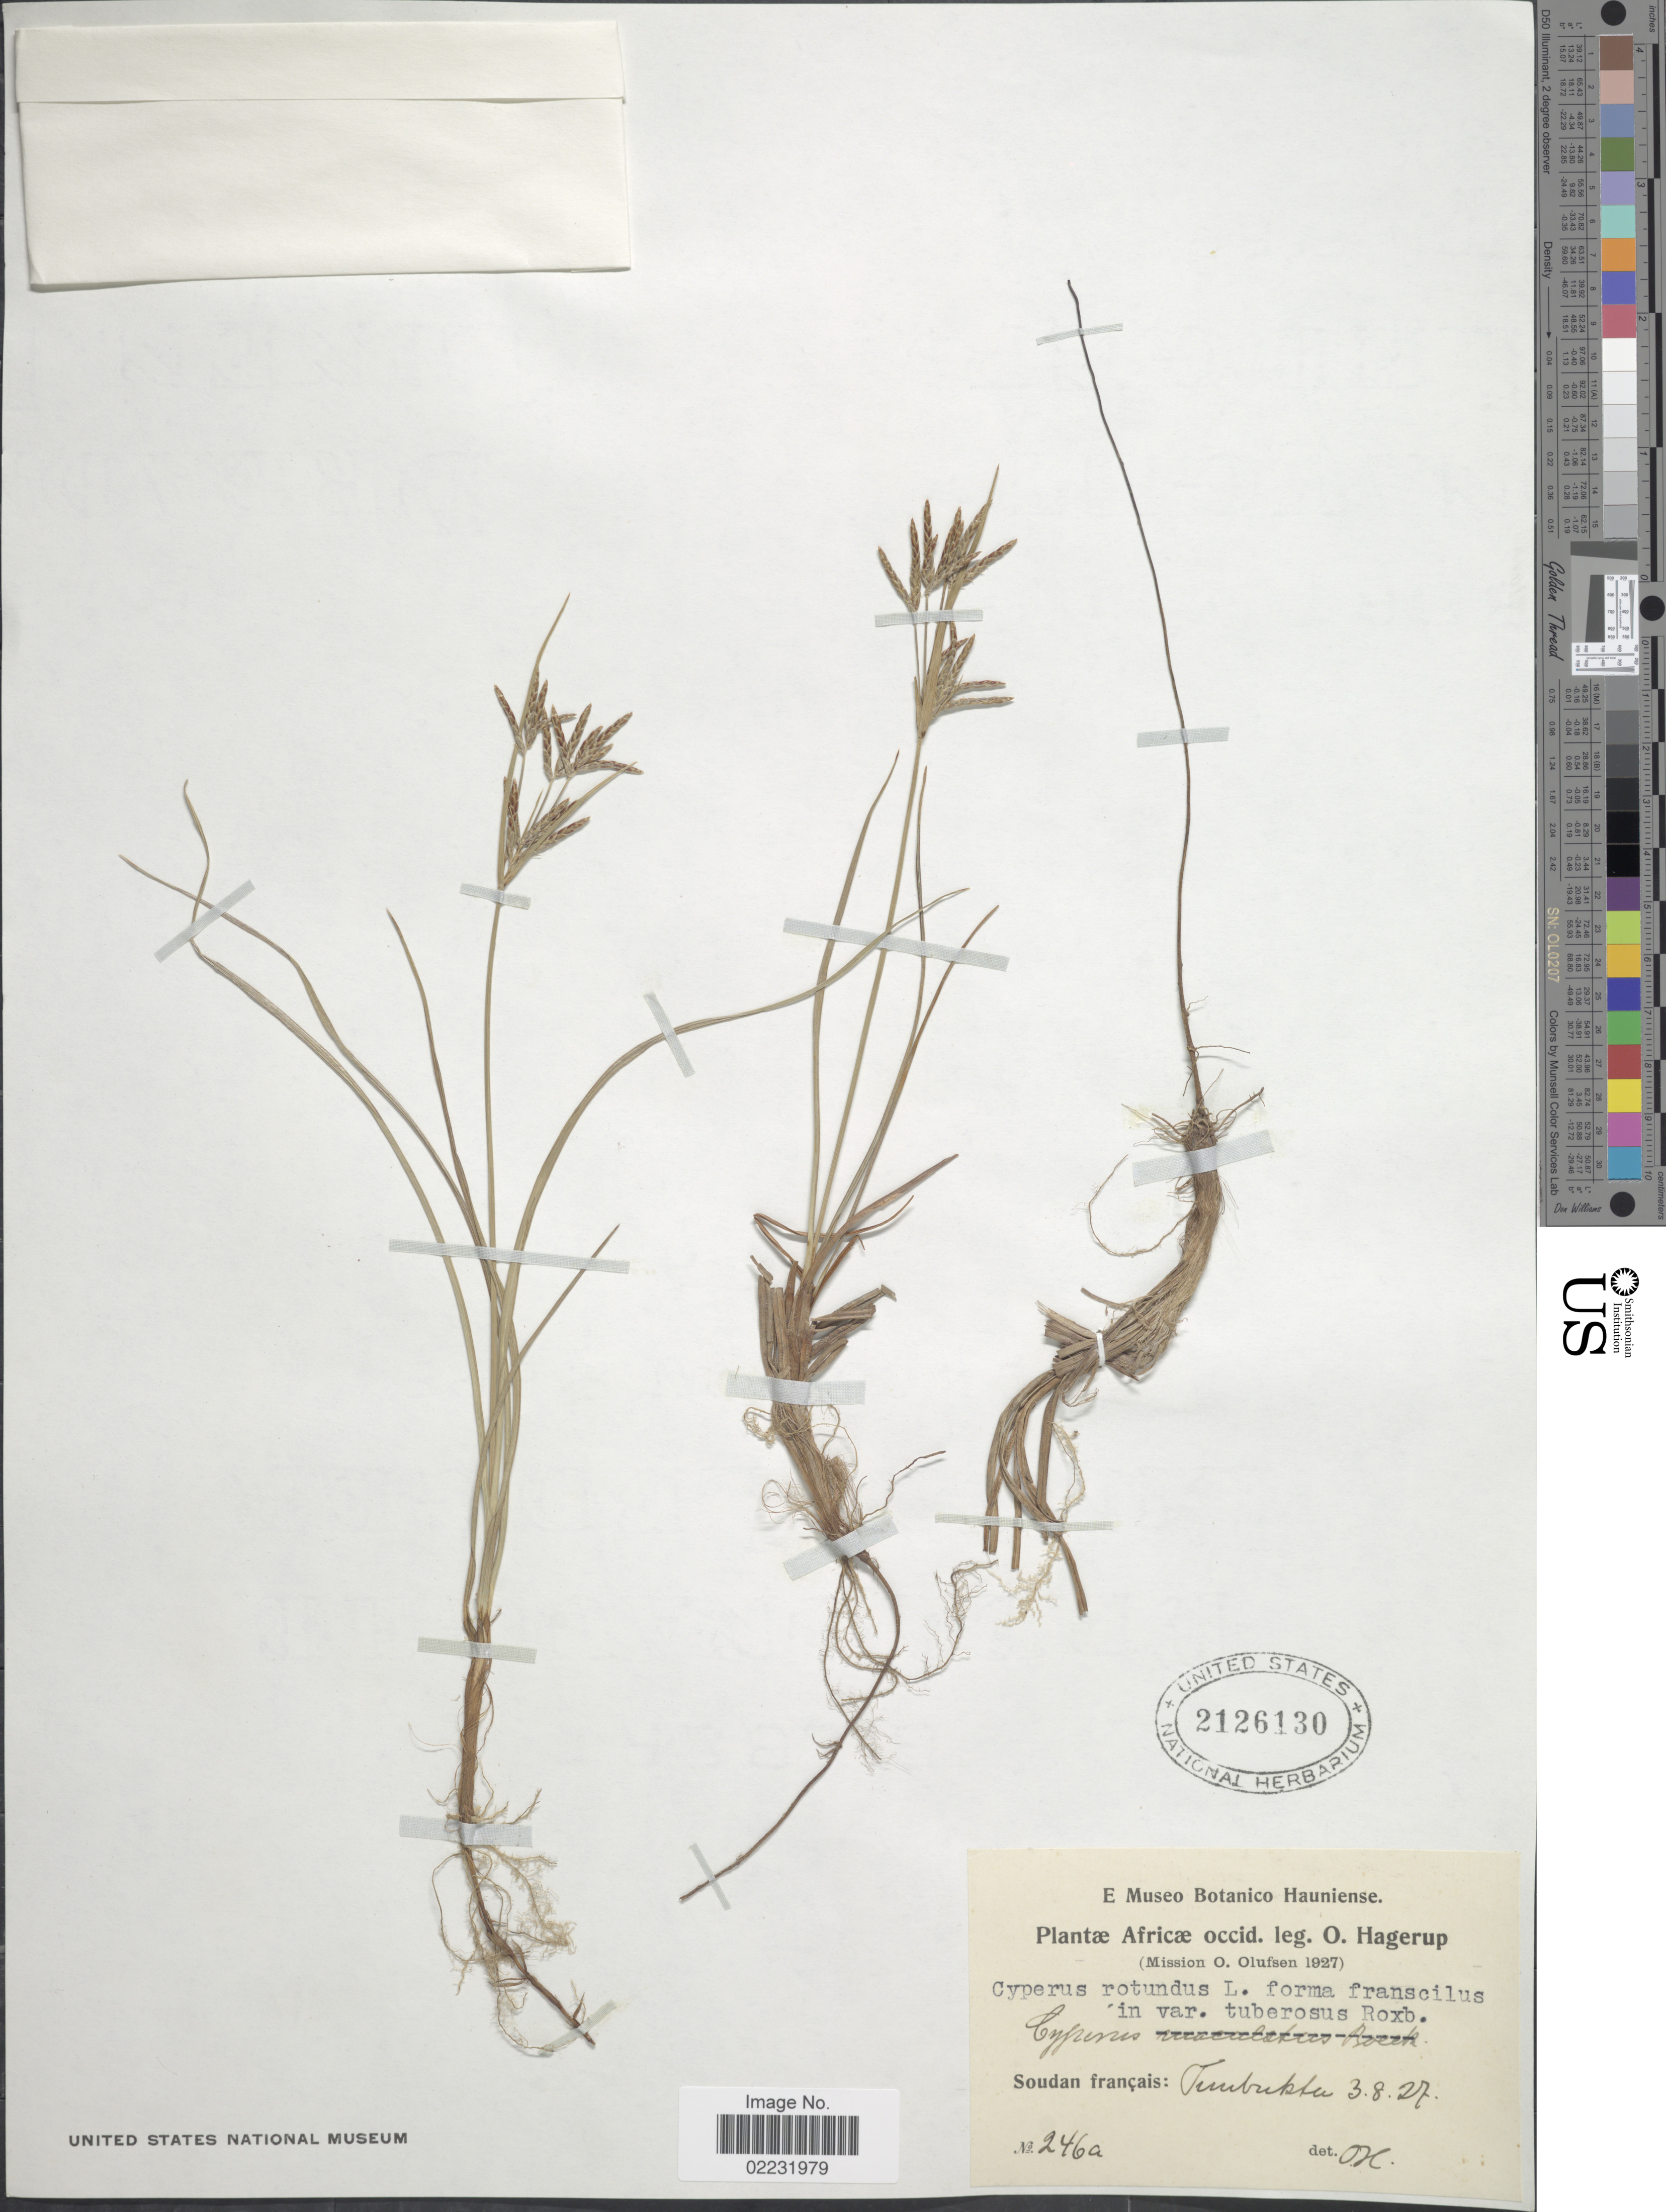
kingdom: Plantae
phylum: Tracheophyta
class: Liliopsida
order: Poales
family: Cyperaceae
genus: Cyperus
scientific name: Cyperus rotundus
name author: L.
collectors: O. Hagerup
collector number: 246a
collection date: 1927-08-03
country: Mali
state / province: Tombouctou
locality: Africae, Soudan francais: Tumbukta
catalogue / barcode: US 2126130